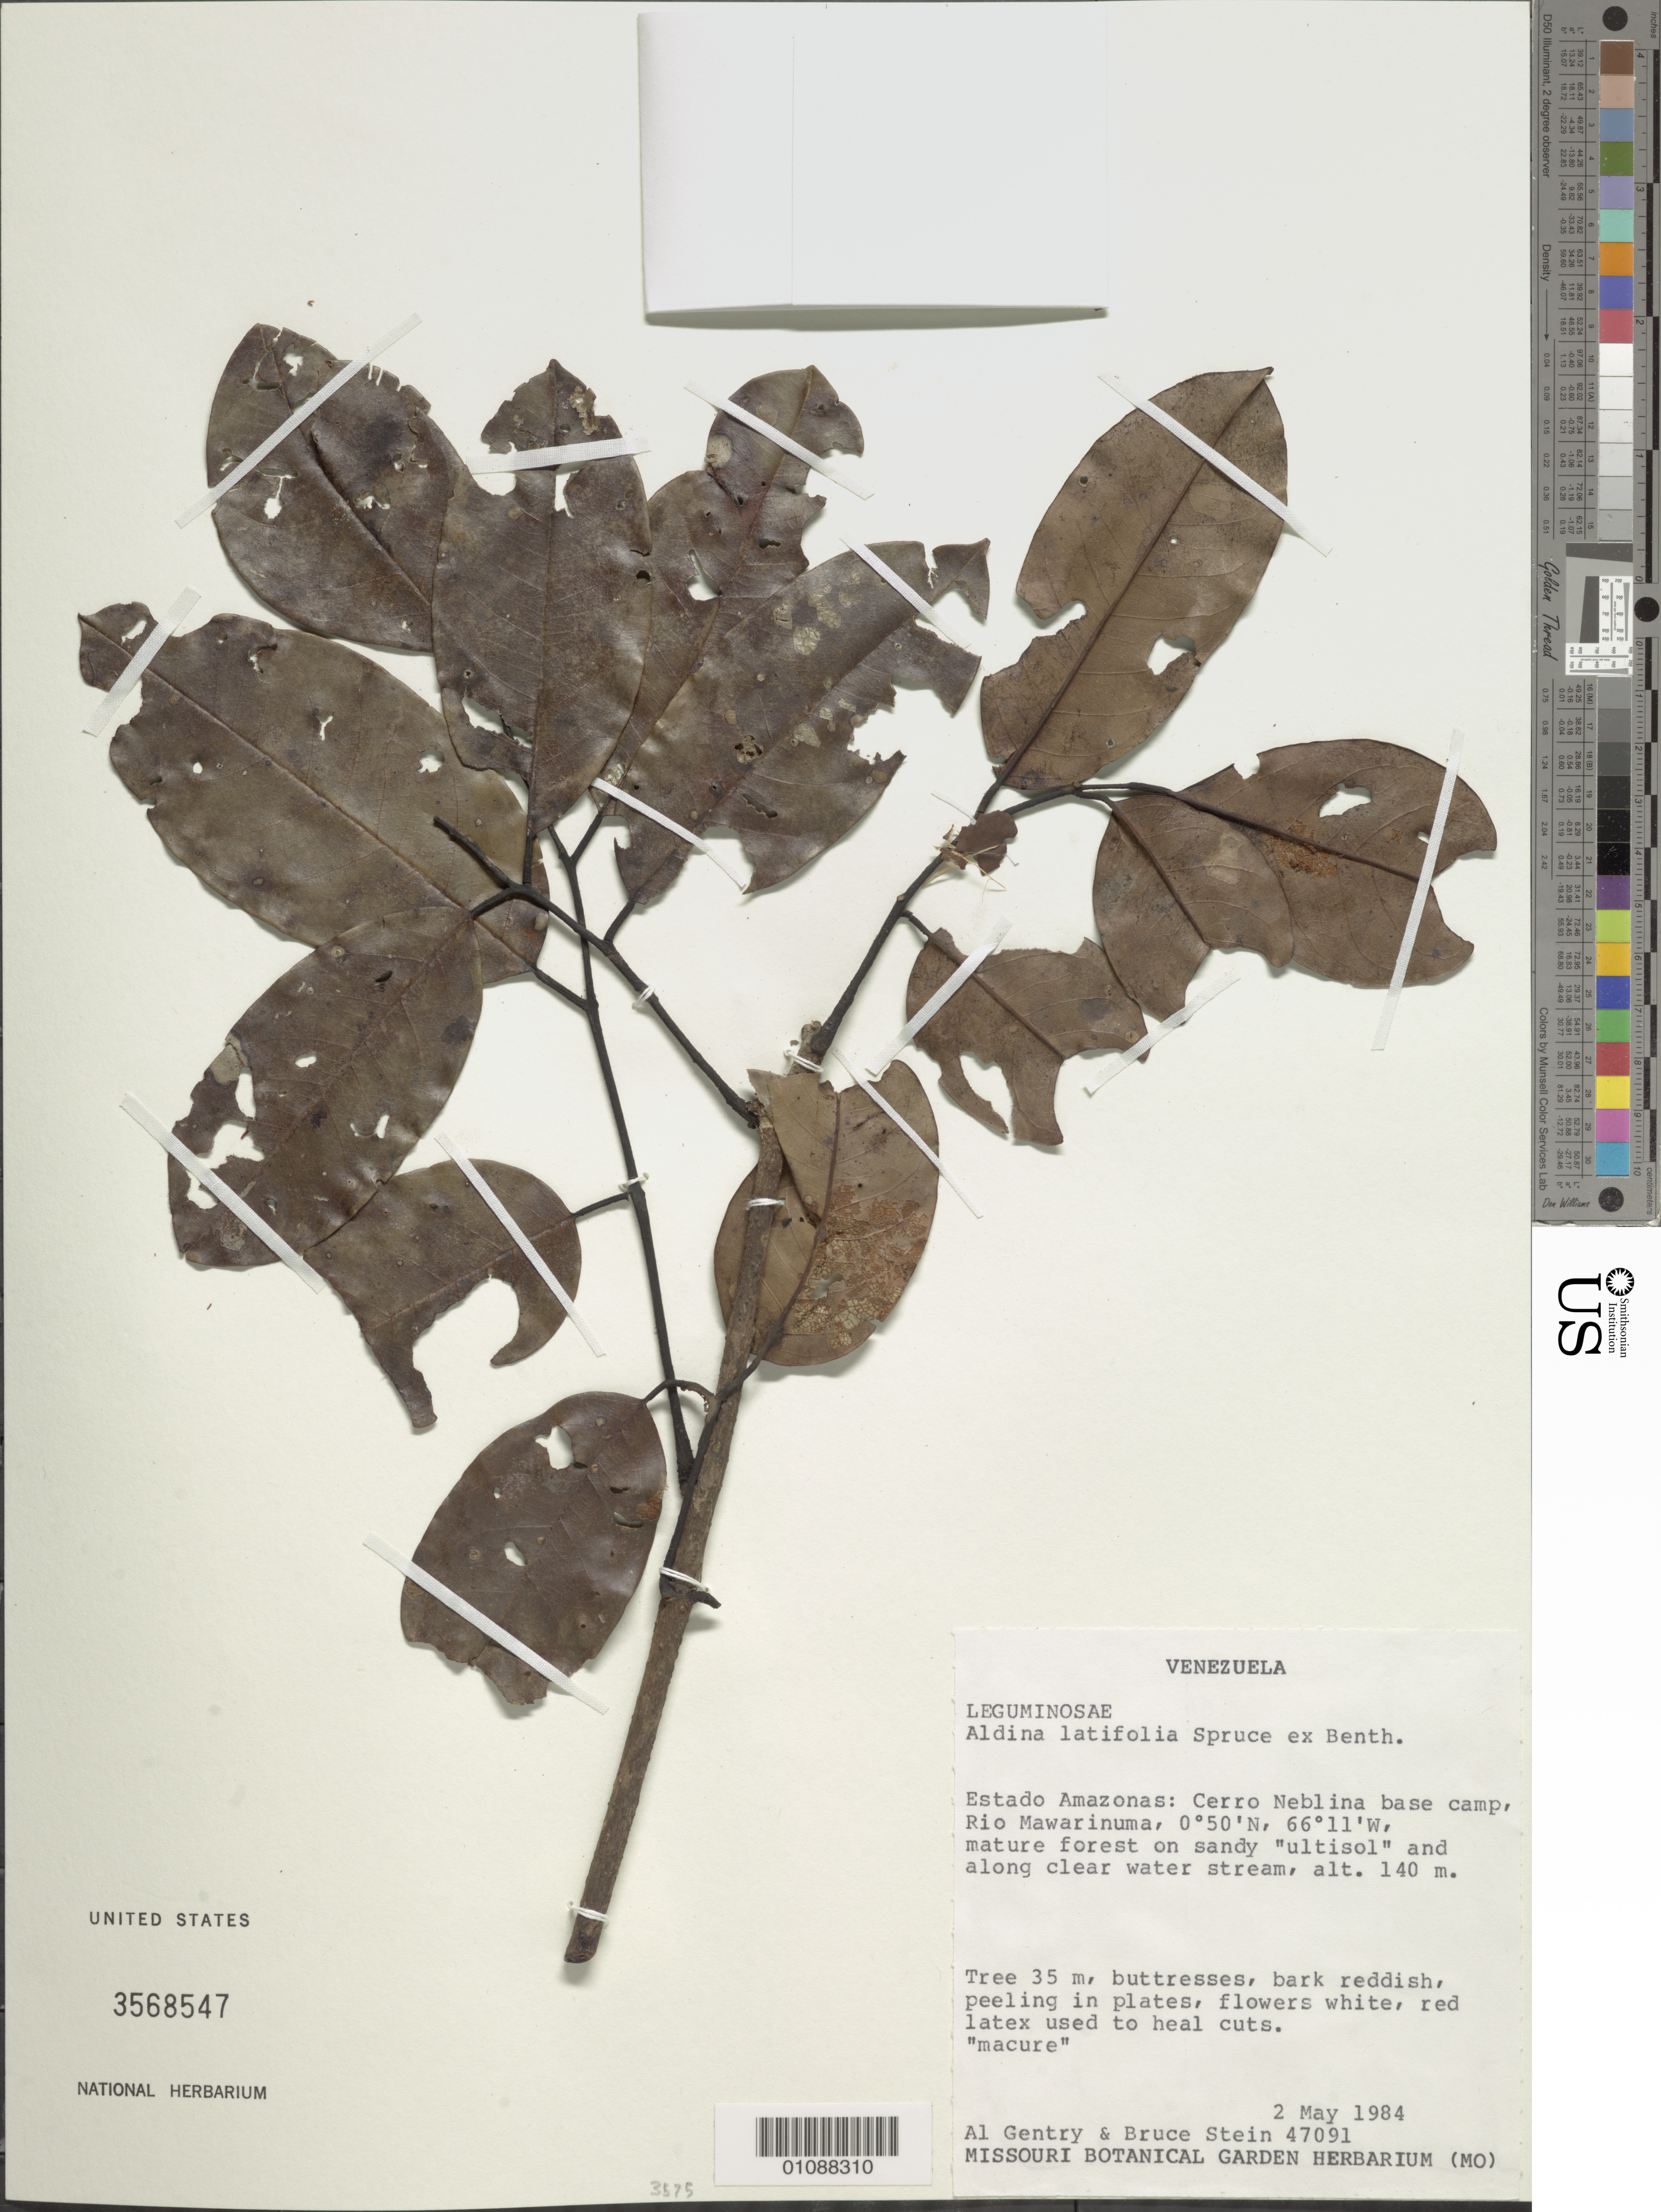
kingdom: Plantae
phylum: Tracheophyta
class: Magnoliopsida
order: Fabales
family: Fabaceae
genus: Aldina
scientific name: Aldina latifolia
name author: Spruce ex Benth.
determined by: Ramos, Gustavo, (HUEFS), Universidade Estadual de Feira de Santana (BRAZIL)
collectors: A. H. Gentry & B. Stein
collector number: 47091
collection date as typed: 2-May-84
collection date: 1984-05-02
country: Venezuela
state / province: Amazonas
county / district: Río Negro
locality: Cerro de La Neblina, base camp along Río Mawarinuma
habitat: Mature forest on sandy "ultisol" and along clear water stream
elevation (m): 140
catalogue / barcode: US 3568547